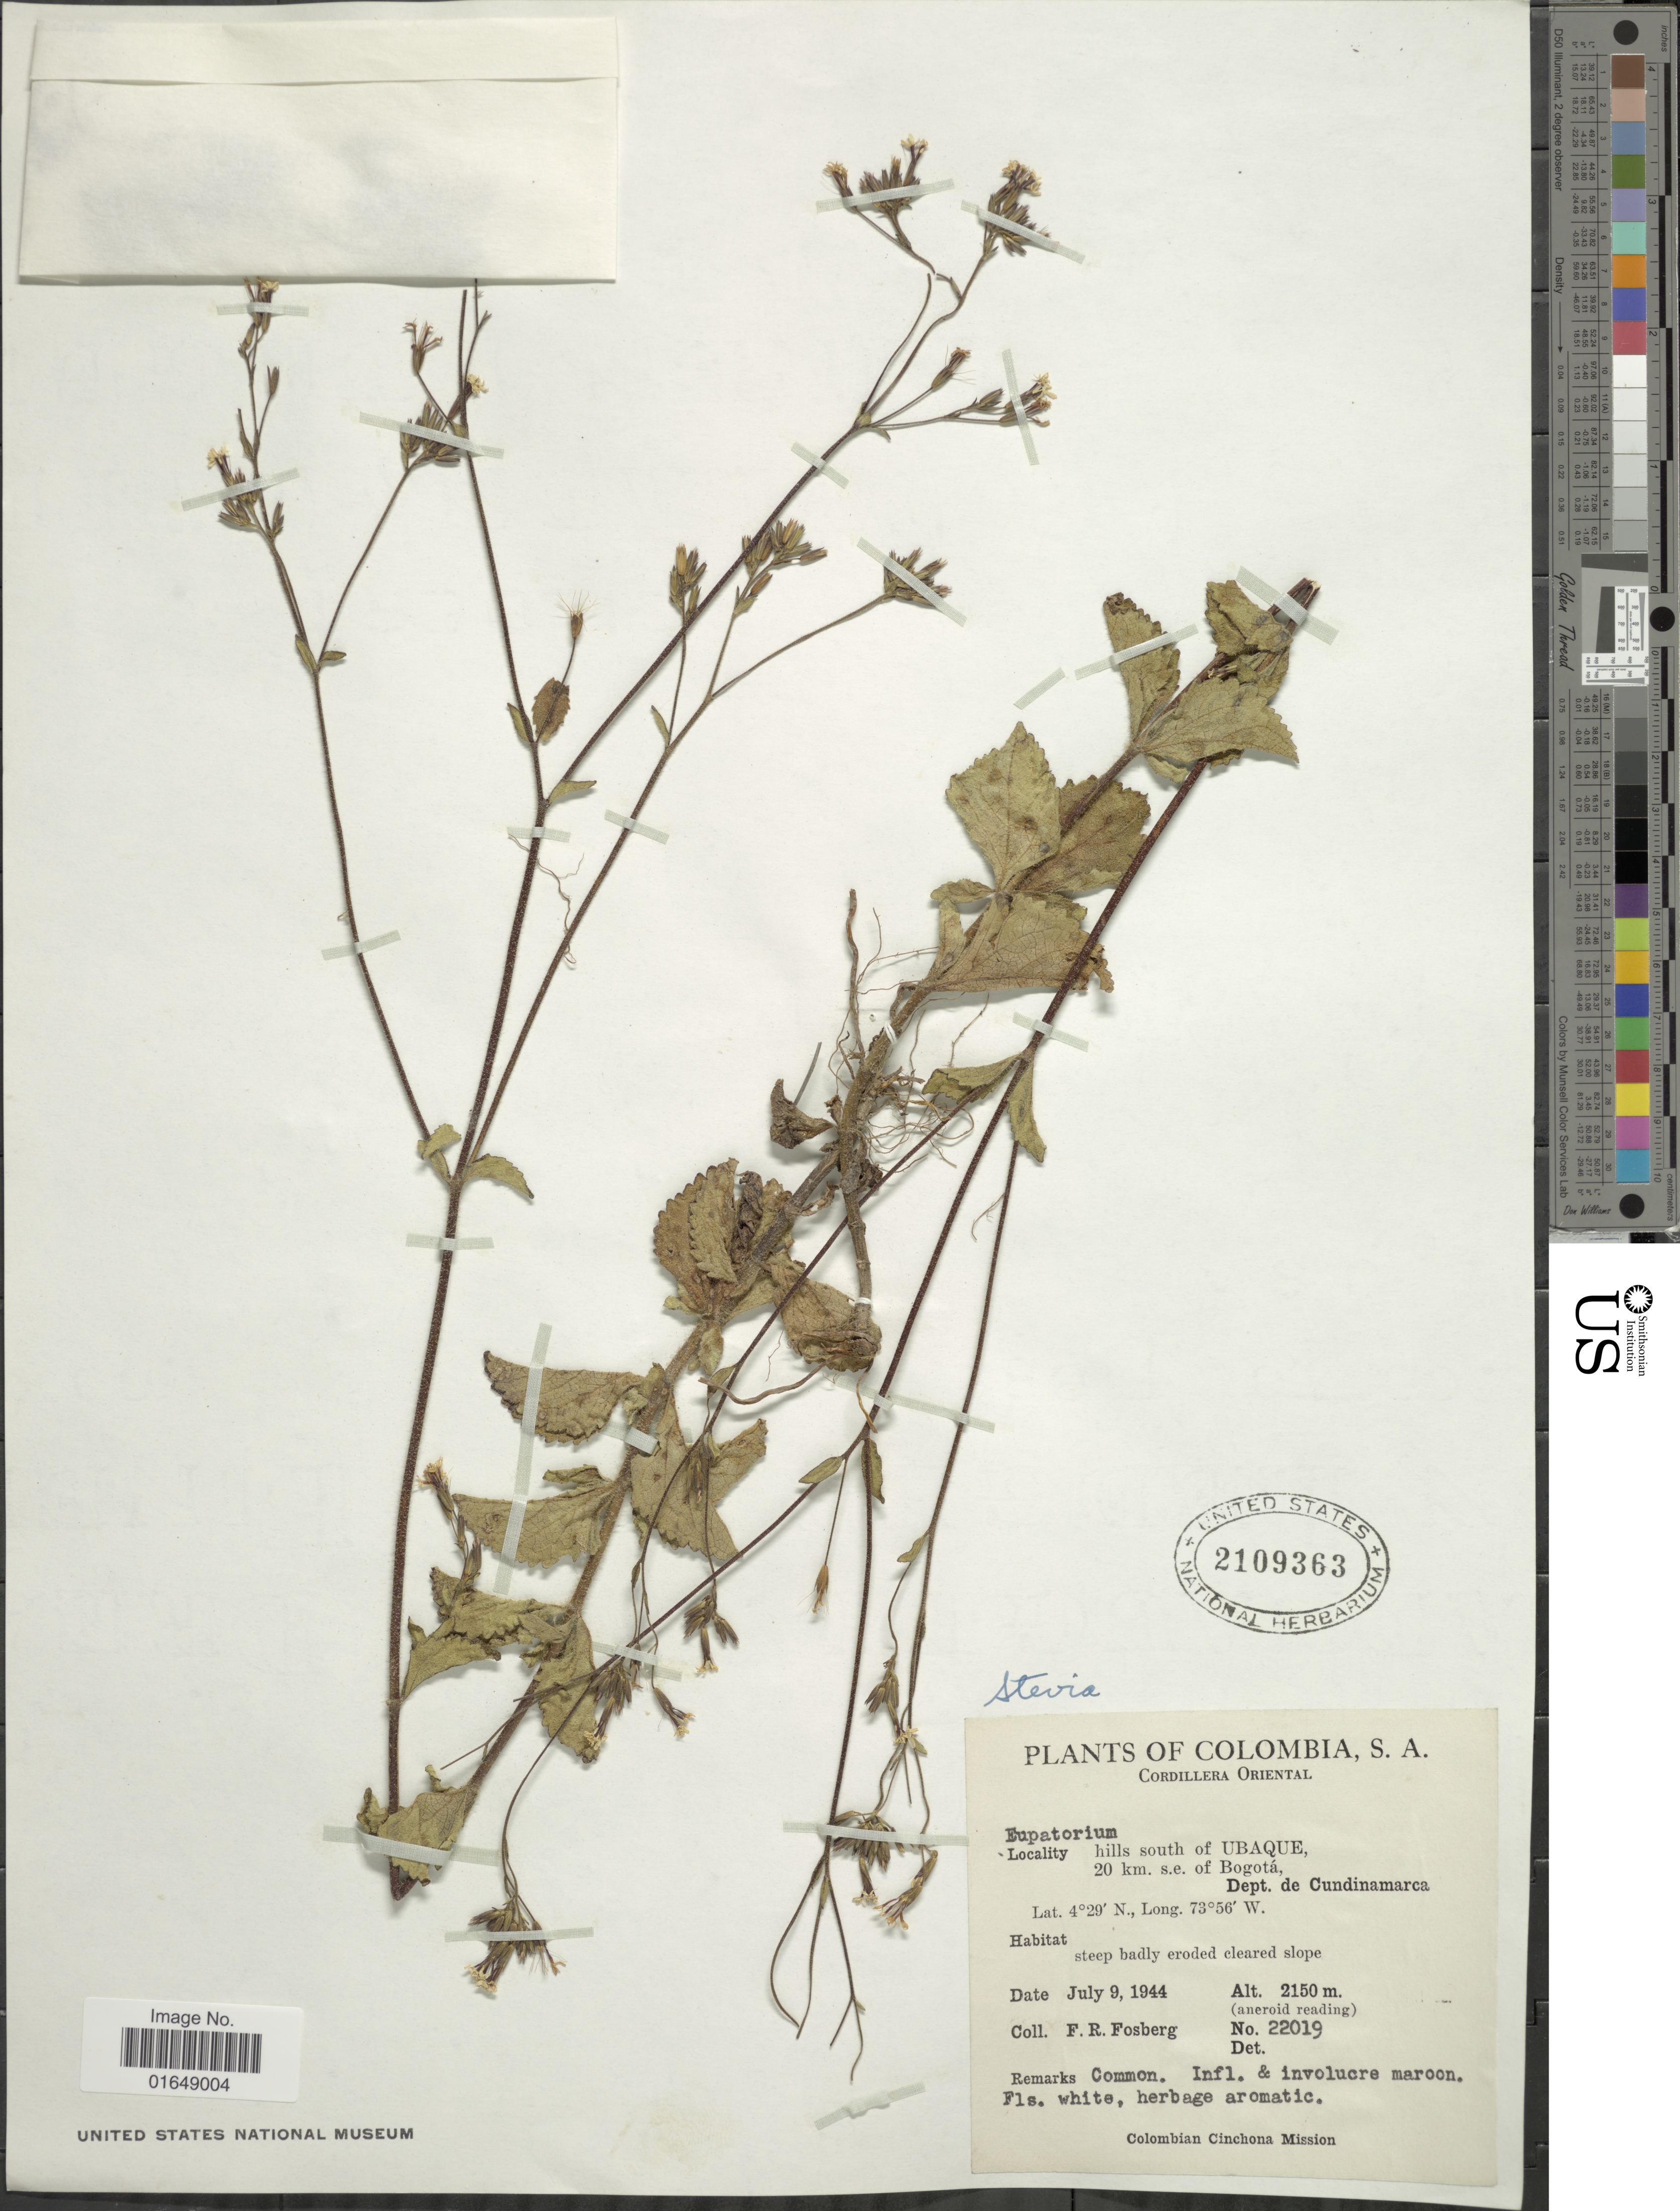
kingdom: Plantae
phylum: Tracheophyta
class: Magnoliopsida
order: Asterales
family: Asteraceae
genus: Stevia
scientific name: Stevia sp.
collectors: F. R. Fosberg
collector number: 22019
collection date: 1944-07-09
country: Colombia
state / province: Cundinamarca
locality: Cordillera Central, hills south of Ubaque, 20 km. s.e. of Bogotá.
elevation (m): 2150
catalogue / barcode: US 2109363